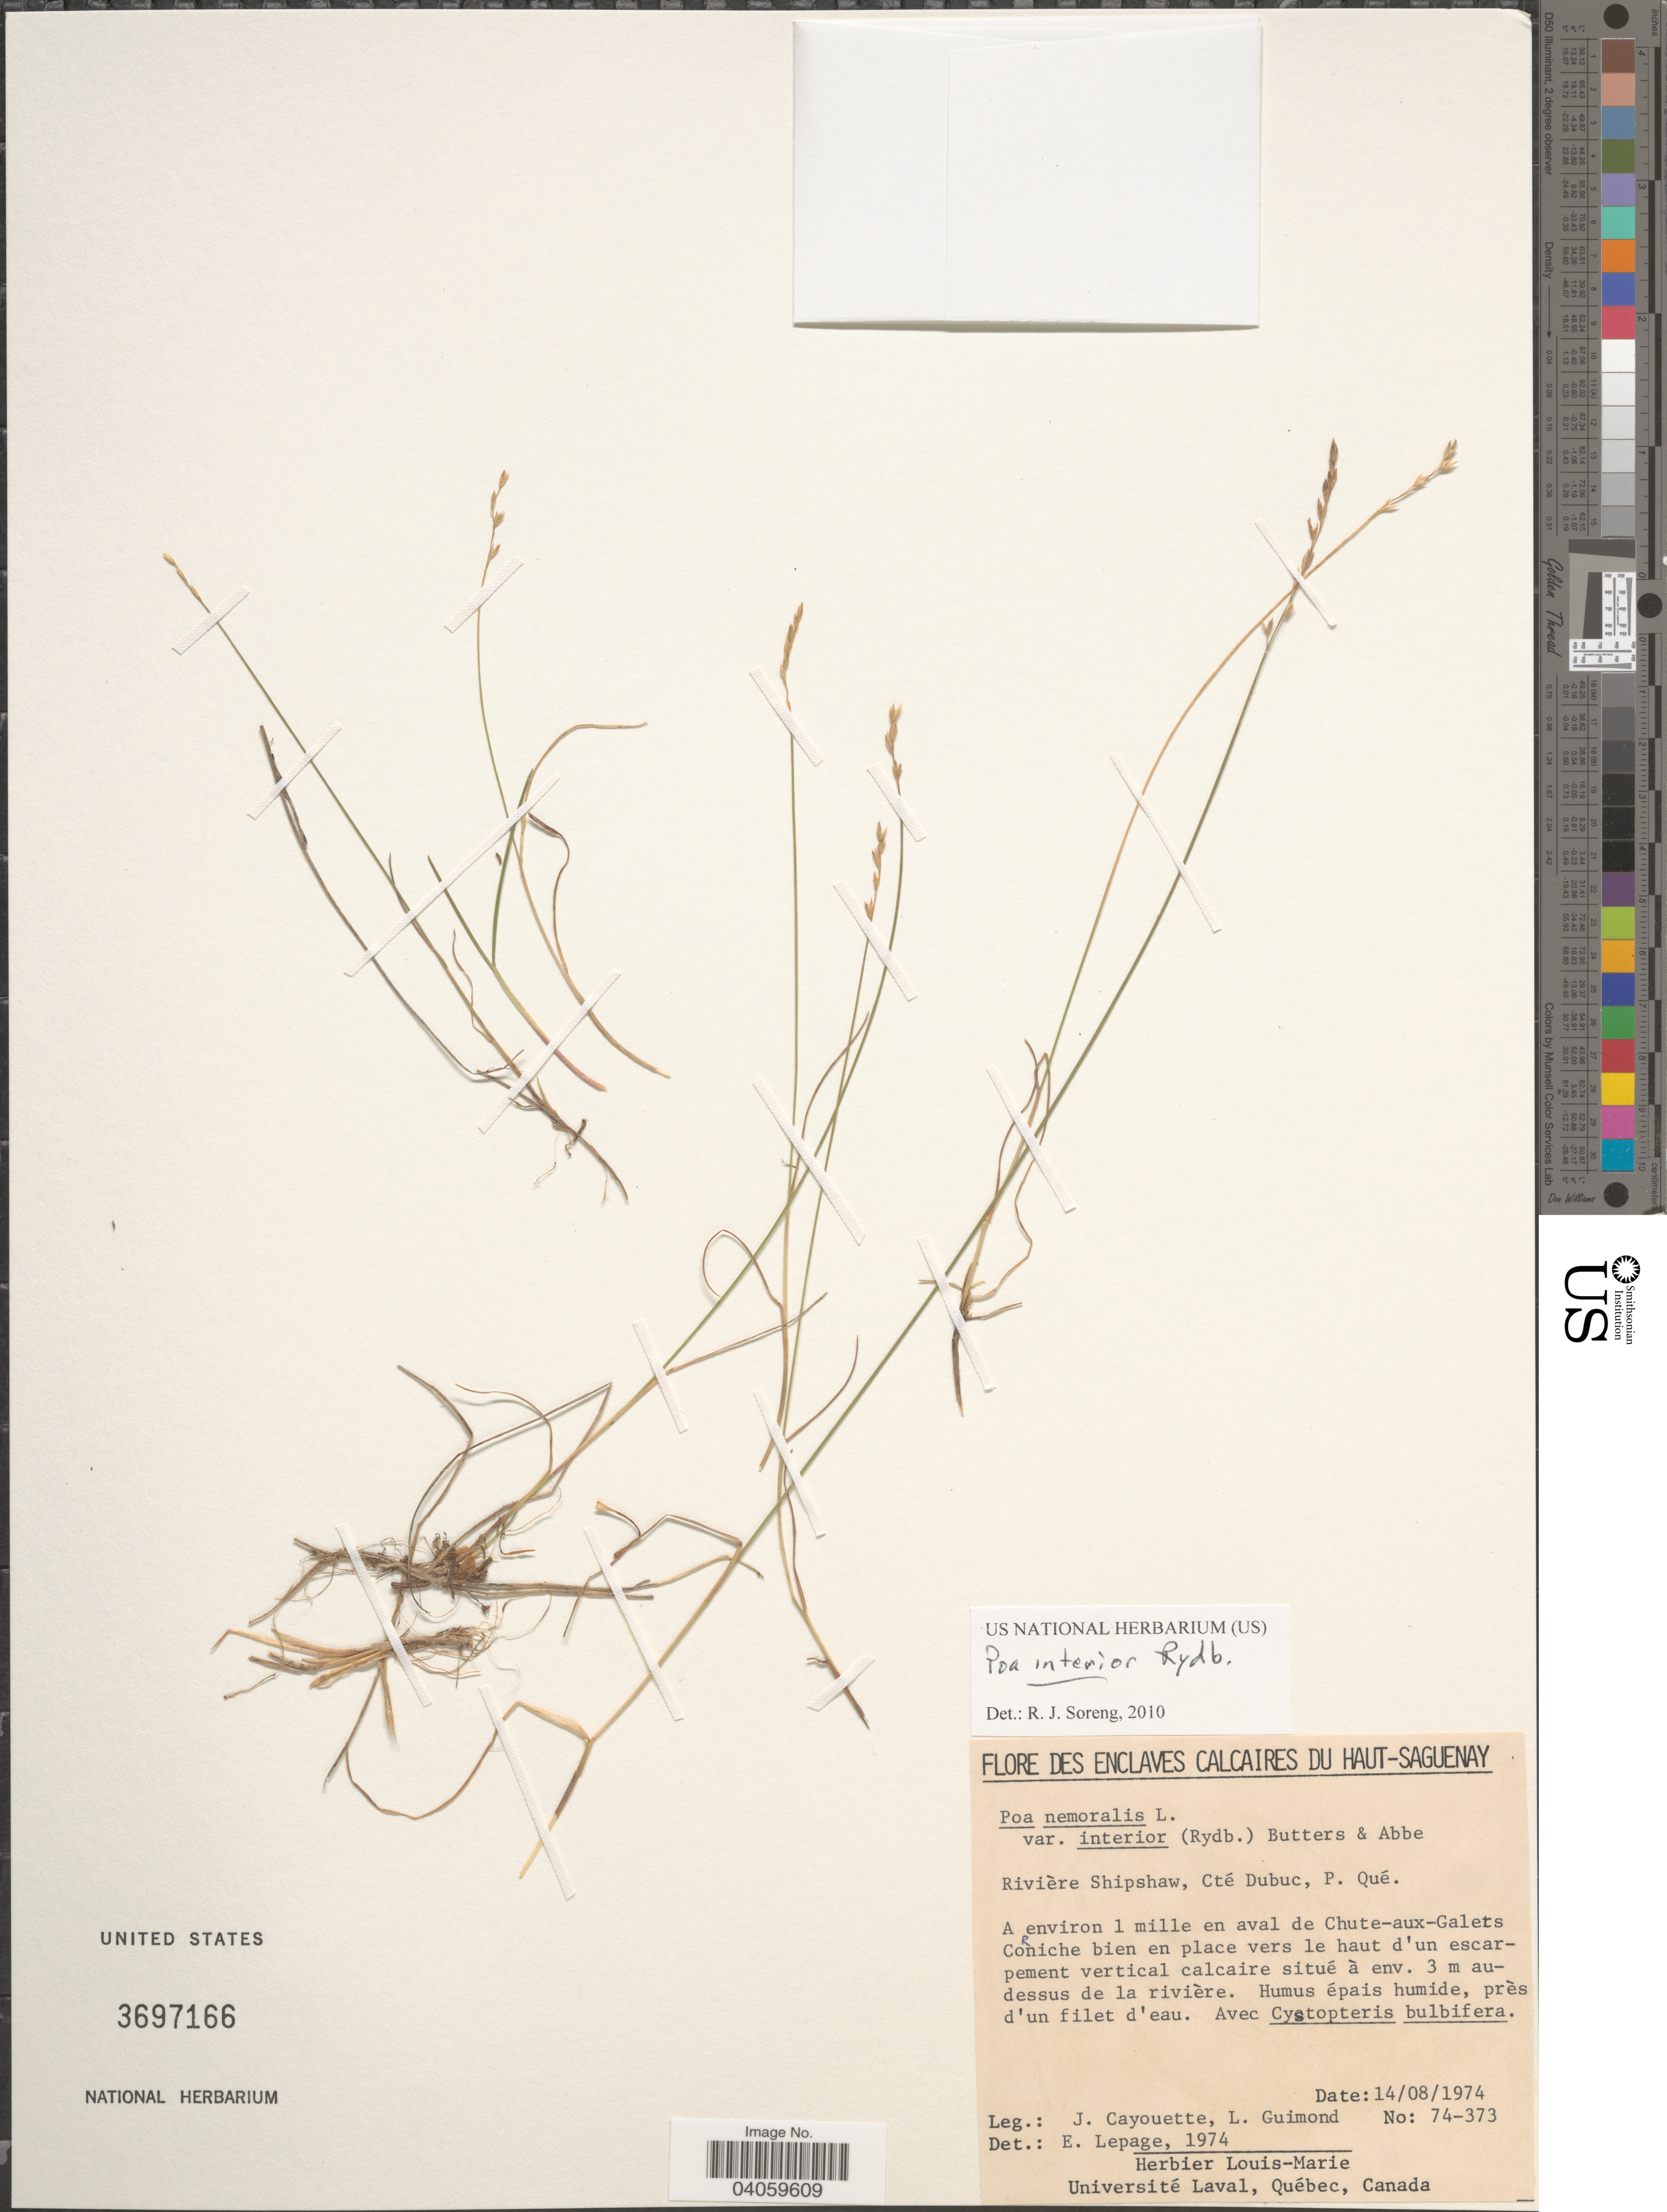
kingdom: Plantae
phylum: Tracheophyta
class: Liliopsida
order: Poales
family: Poaceae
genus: Poa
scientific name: Poa interior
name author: Rydb.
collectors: J. Cayouette & L. Guimond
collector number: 74-373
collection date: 1974-08-14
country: Canada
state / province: Quebec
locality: Enclaves Calcaires du Haut-Saguenay. Rivière Shipshaw, Cté Dubuc, P. Qué. A environ 1 mille en aval de Chute-aux-Galets.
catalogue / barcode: US 3697166